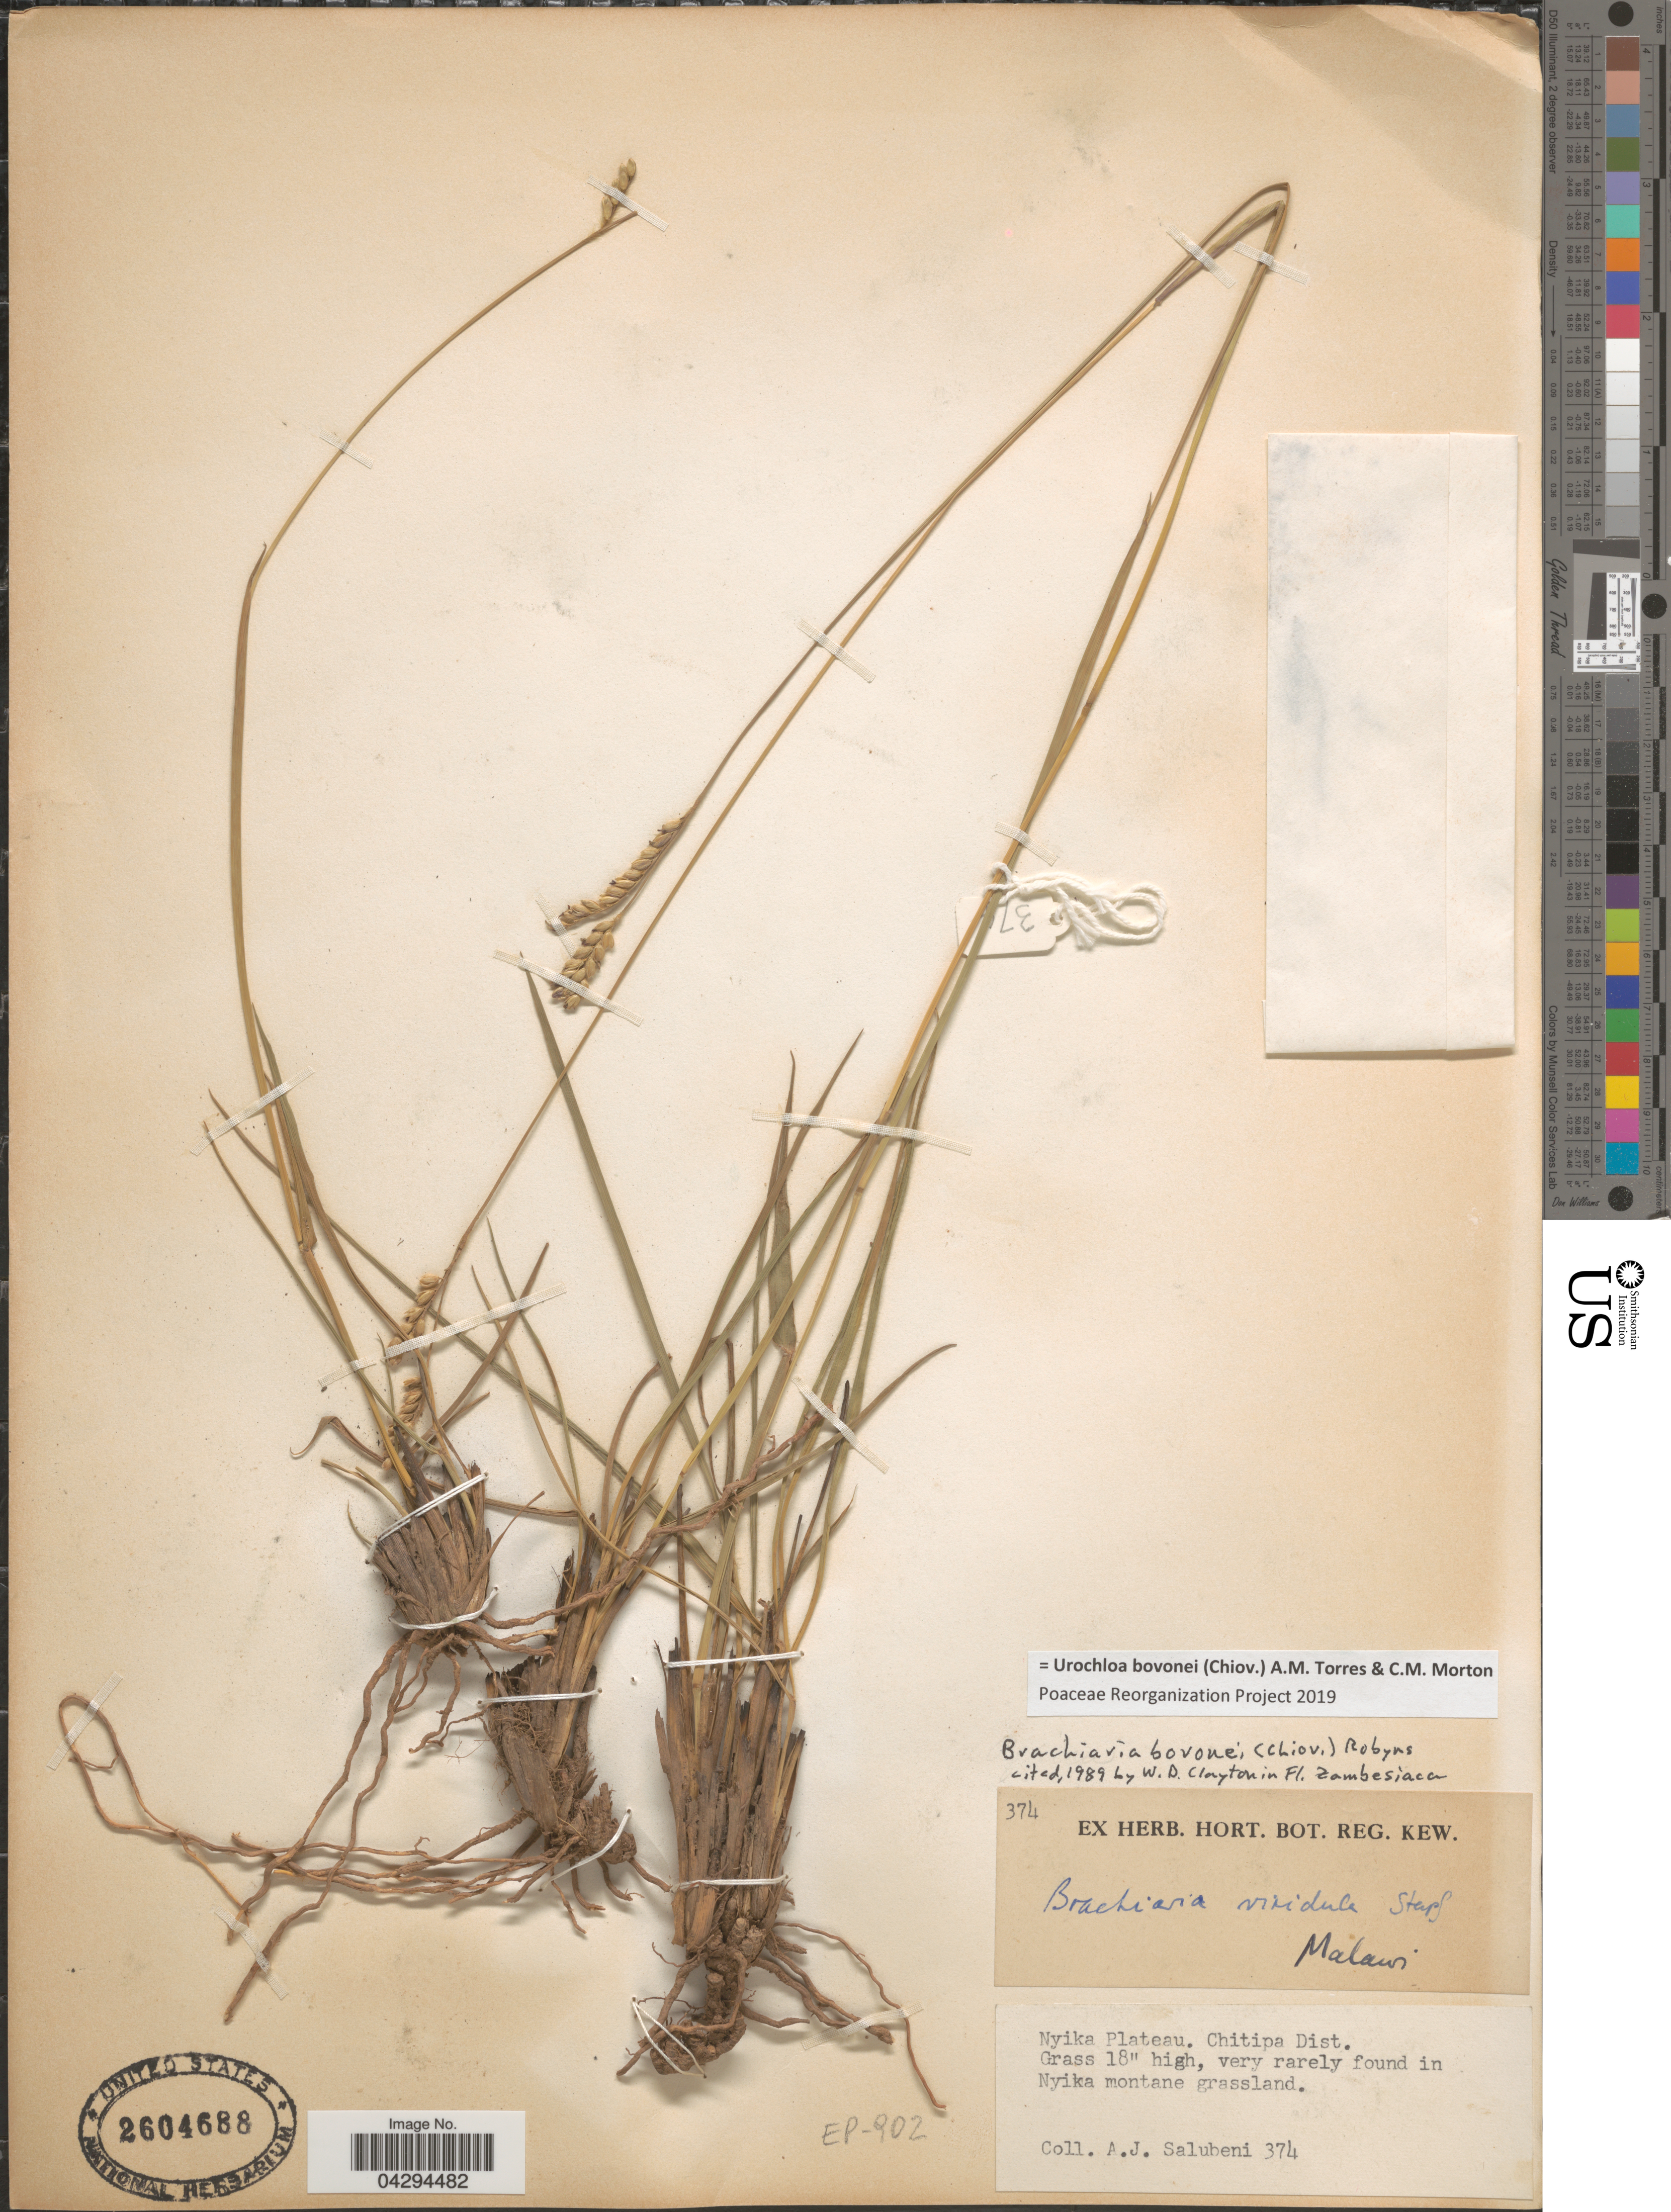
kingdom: Plantae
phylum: Tracheophyta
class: Liliopsida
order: Poales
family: Poaceae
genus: Urochloa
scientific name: Urochloa bovonei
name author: (Chiov.) A.M. Torres & C.M. Morton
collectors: A. J. Salubeni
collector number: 374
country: Malawi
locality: Nyika Plateau. Chitipa Dist. In Nyika montane grassland.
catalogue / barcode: US 2604688